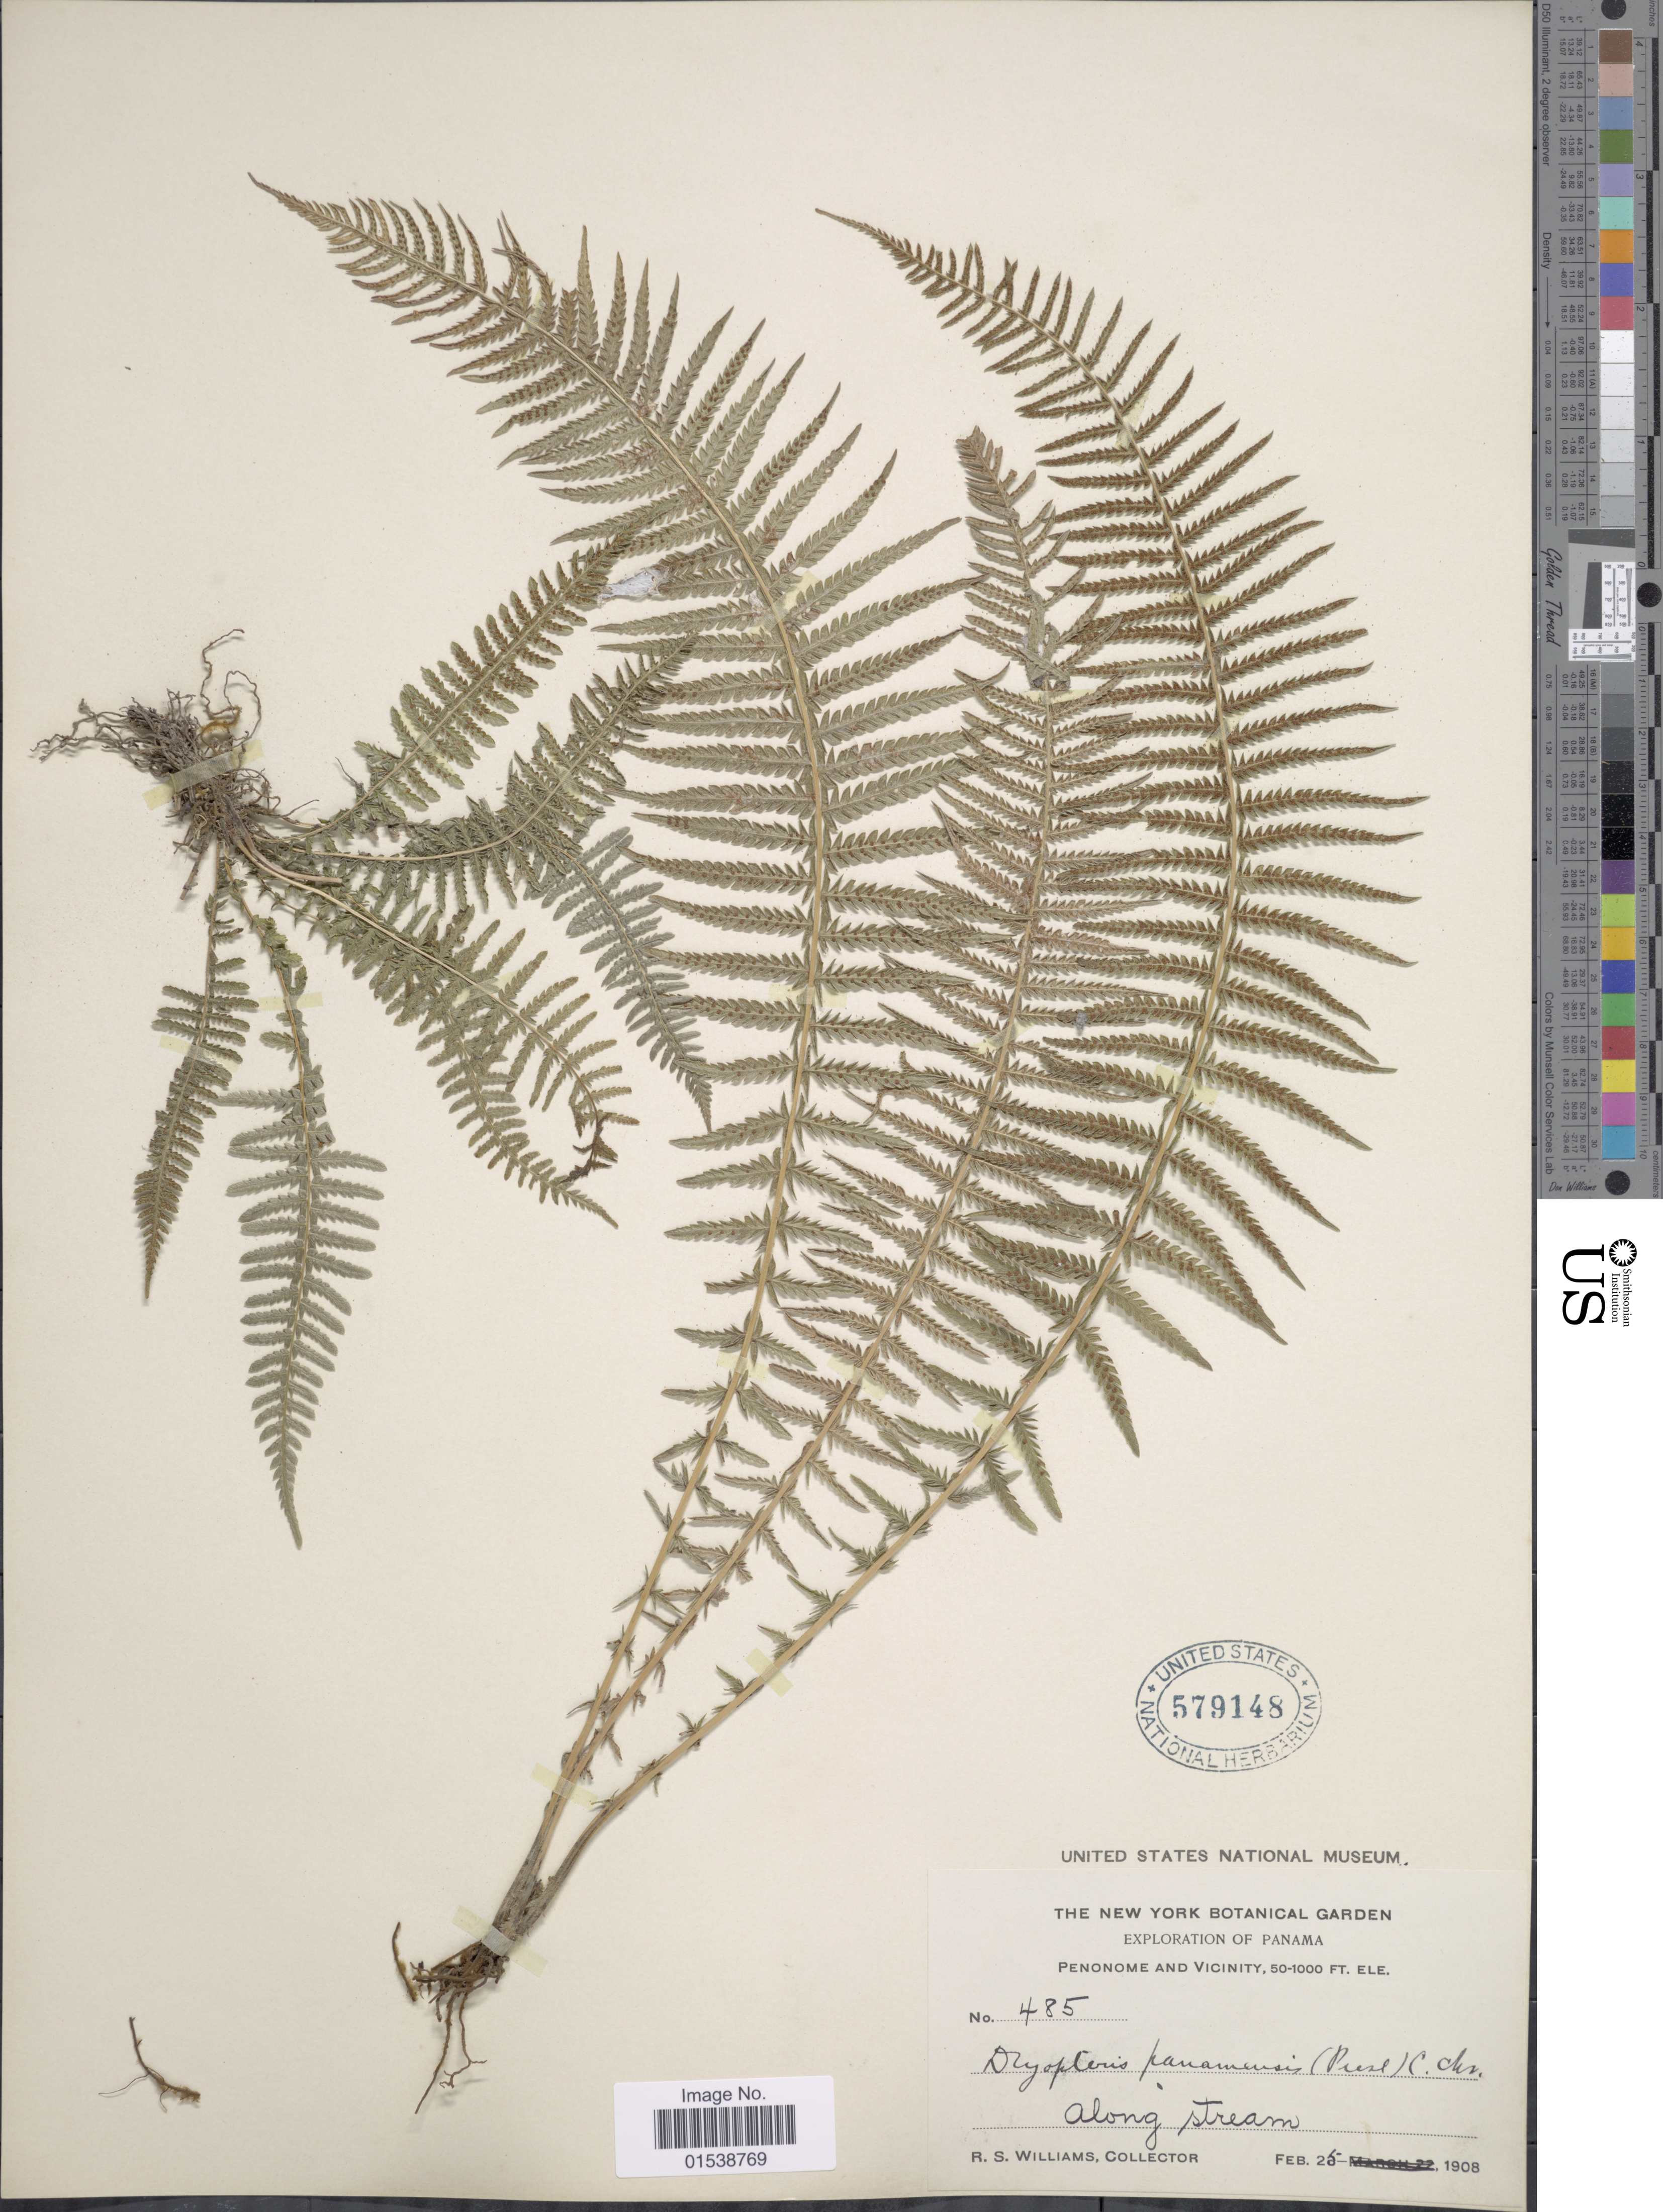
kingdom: Plantae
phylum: Tracheophyta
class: Polypodiopsida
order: Polypodiales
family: Thelypteridaceae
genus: Amauropelta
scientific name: Amauropelta resinifera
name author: (Desv.) Pic. Serm.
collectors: R. S. Williams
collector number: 485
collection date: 1908-02-25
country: Panama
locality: Penomone and vicinity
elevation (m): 15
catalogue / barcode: US 579148